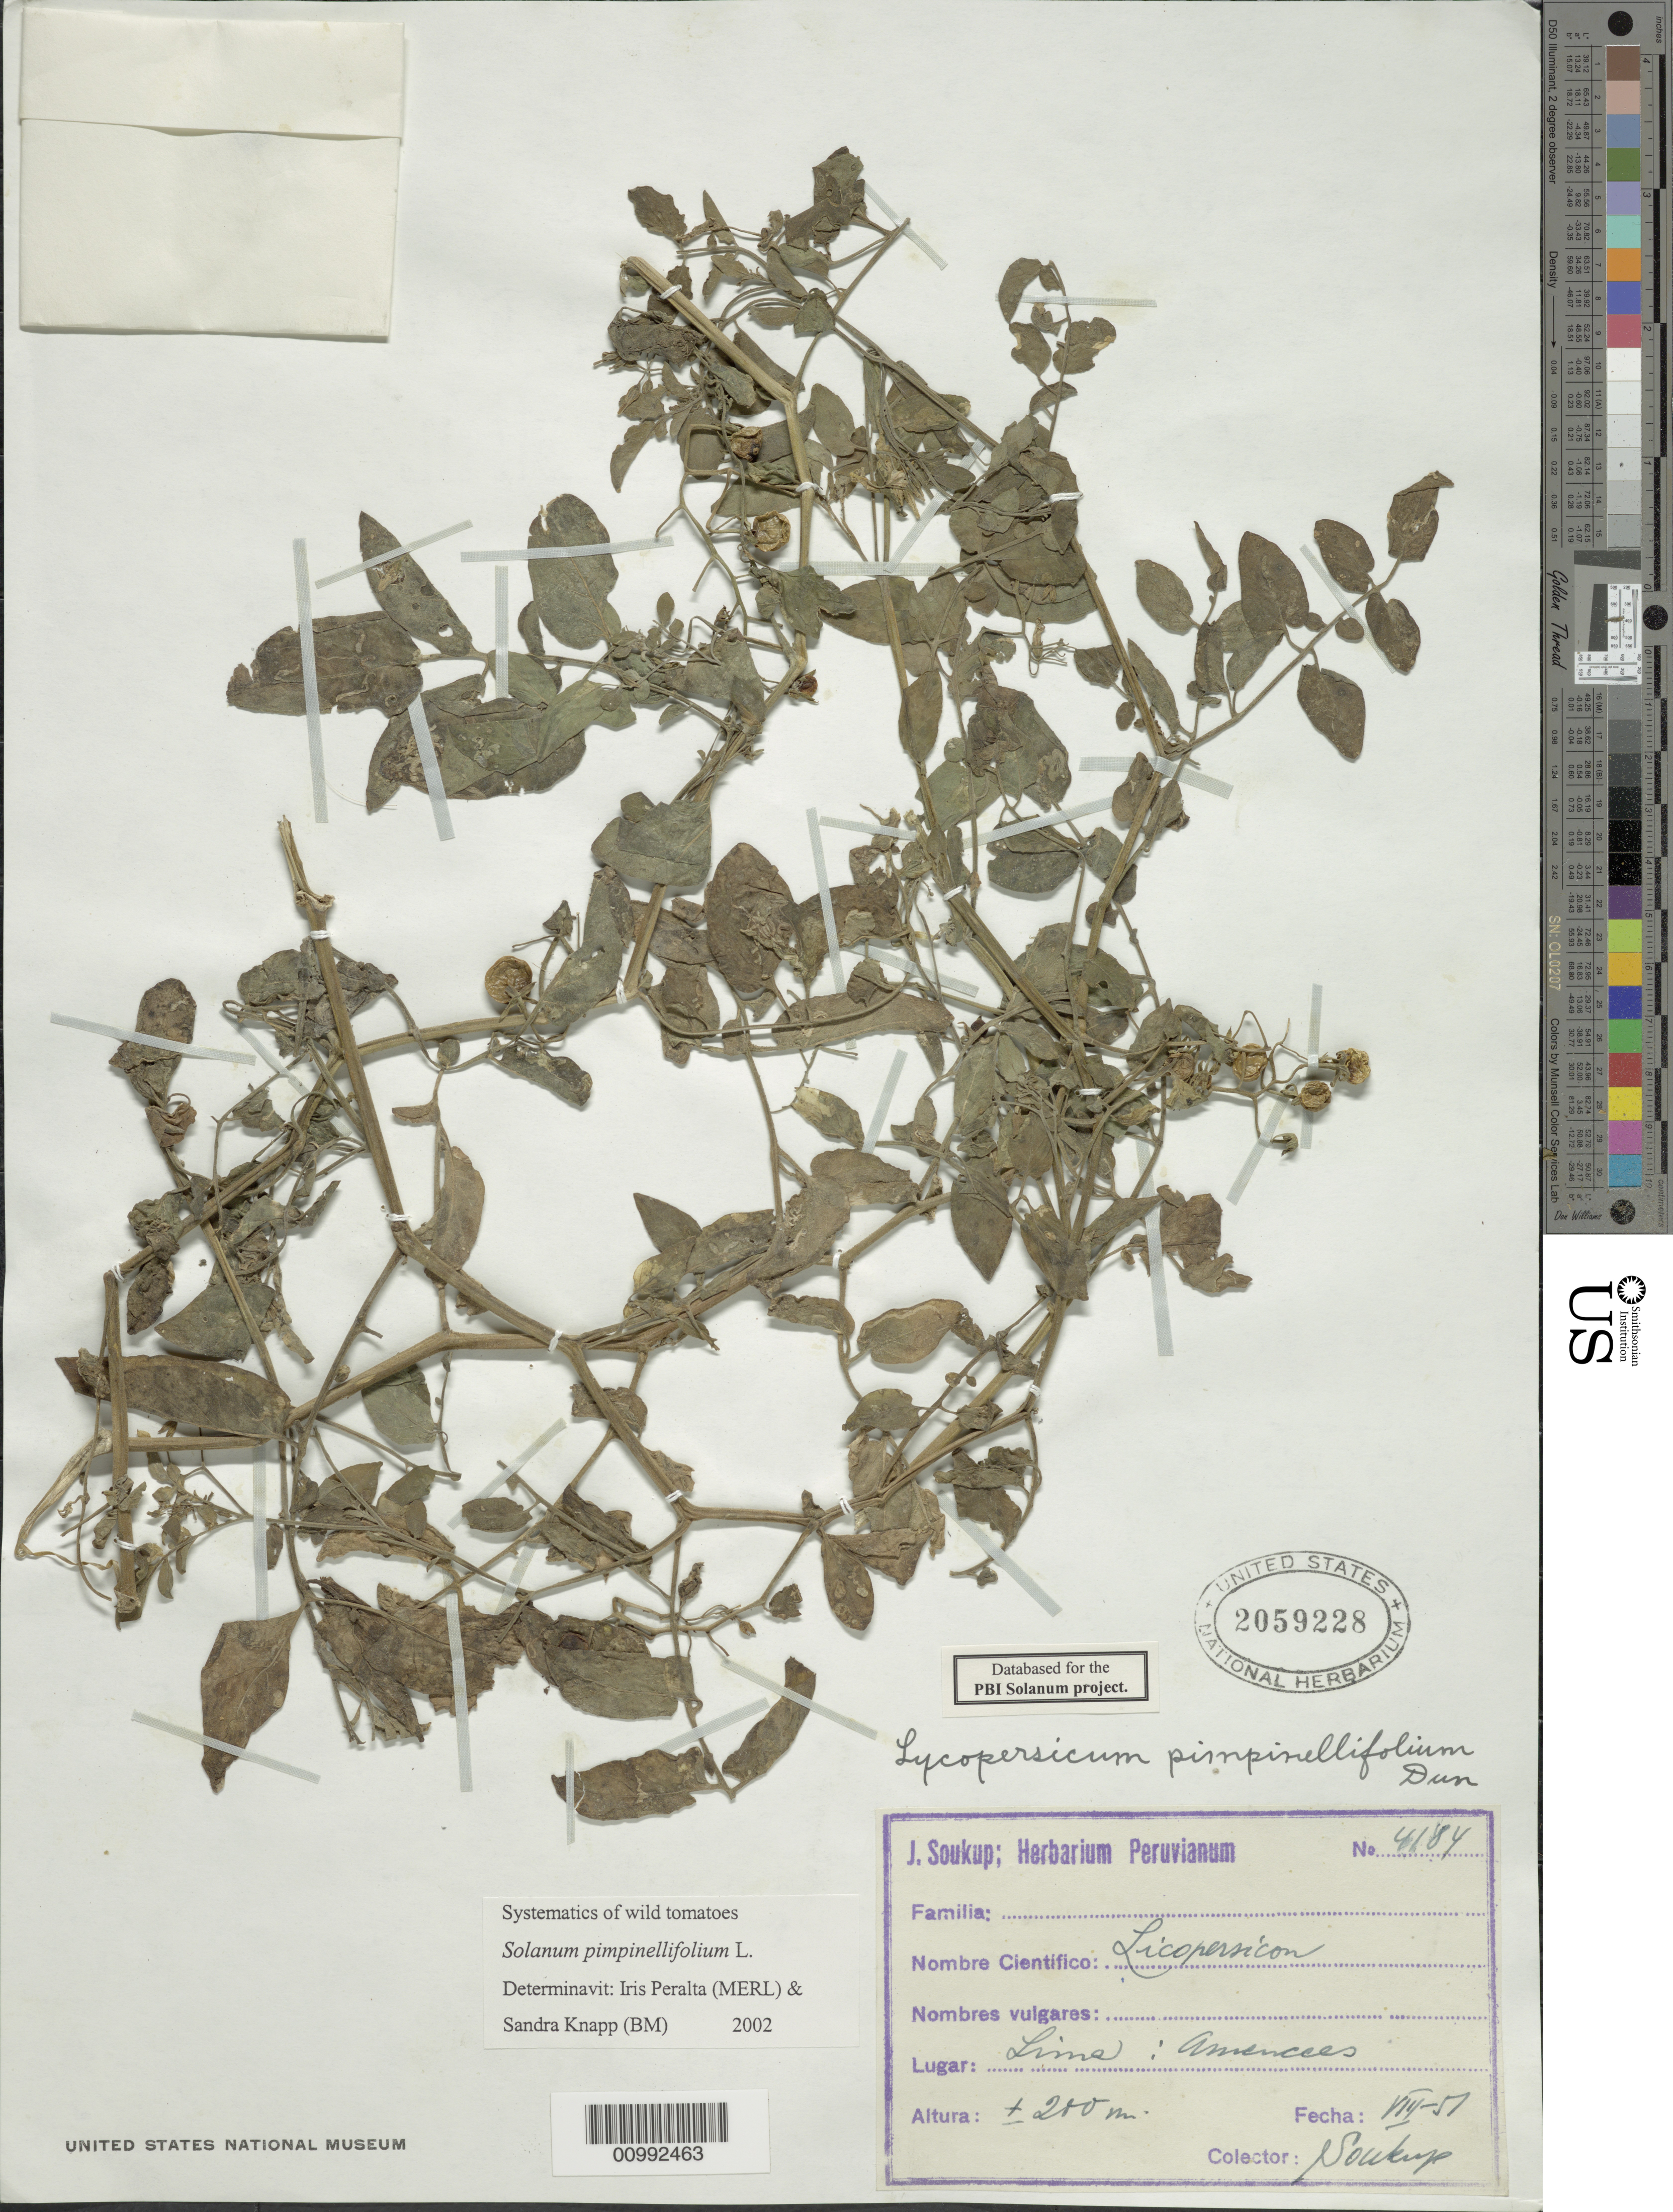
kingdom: Plantae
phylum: Tracheophyta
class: Magnoliopsida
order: Solanales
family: Solanaceae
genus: Solanum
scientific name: Solanum pimpinellifolium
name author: L.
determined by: Peralta, Iris E.; Knapp, S. D.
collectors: J. J. Soukup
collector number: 4184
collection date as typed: Aug 1957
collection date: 1957-08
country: Peru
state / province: Lima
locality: Amancaes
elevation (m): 200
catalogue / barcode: US 2059228